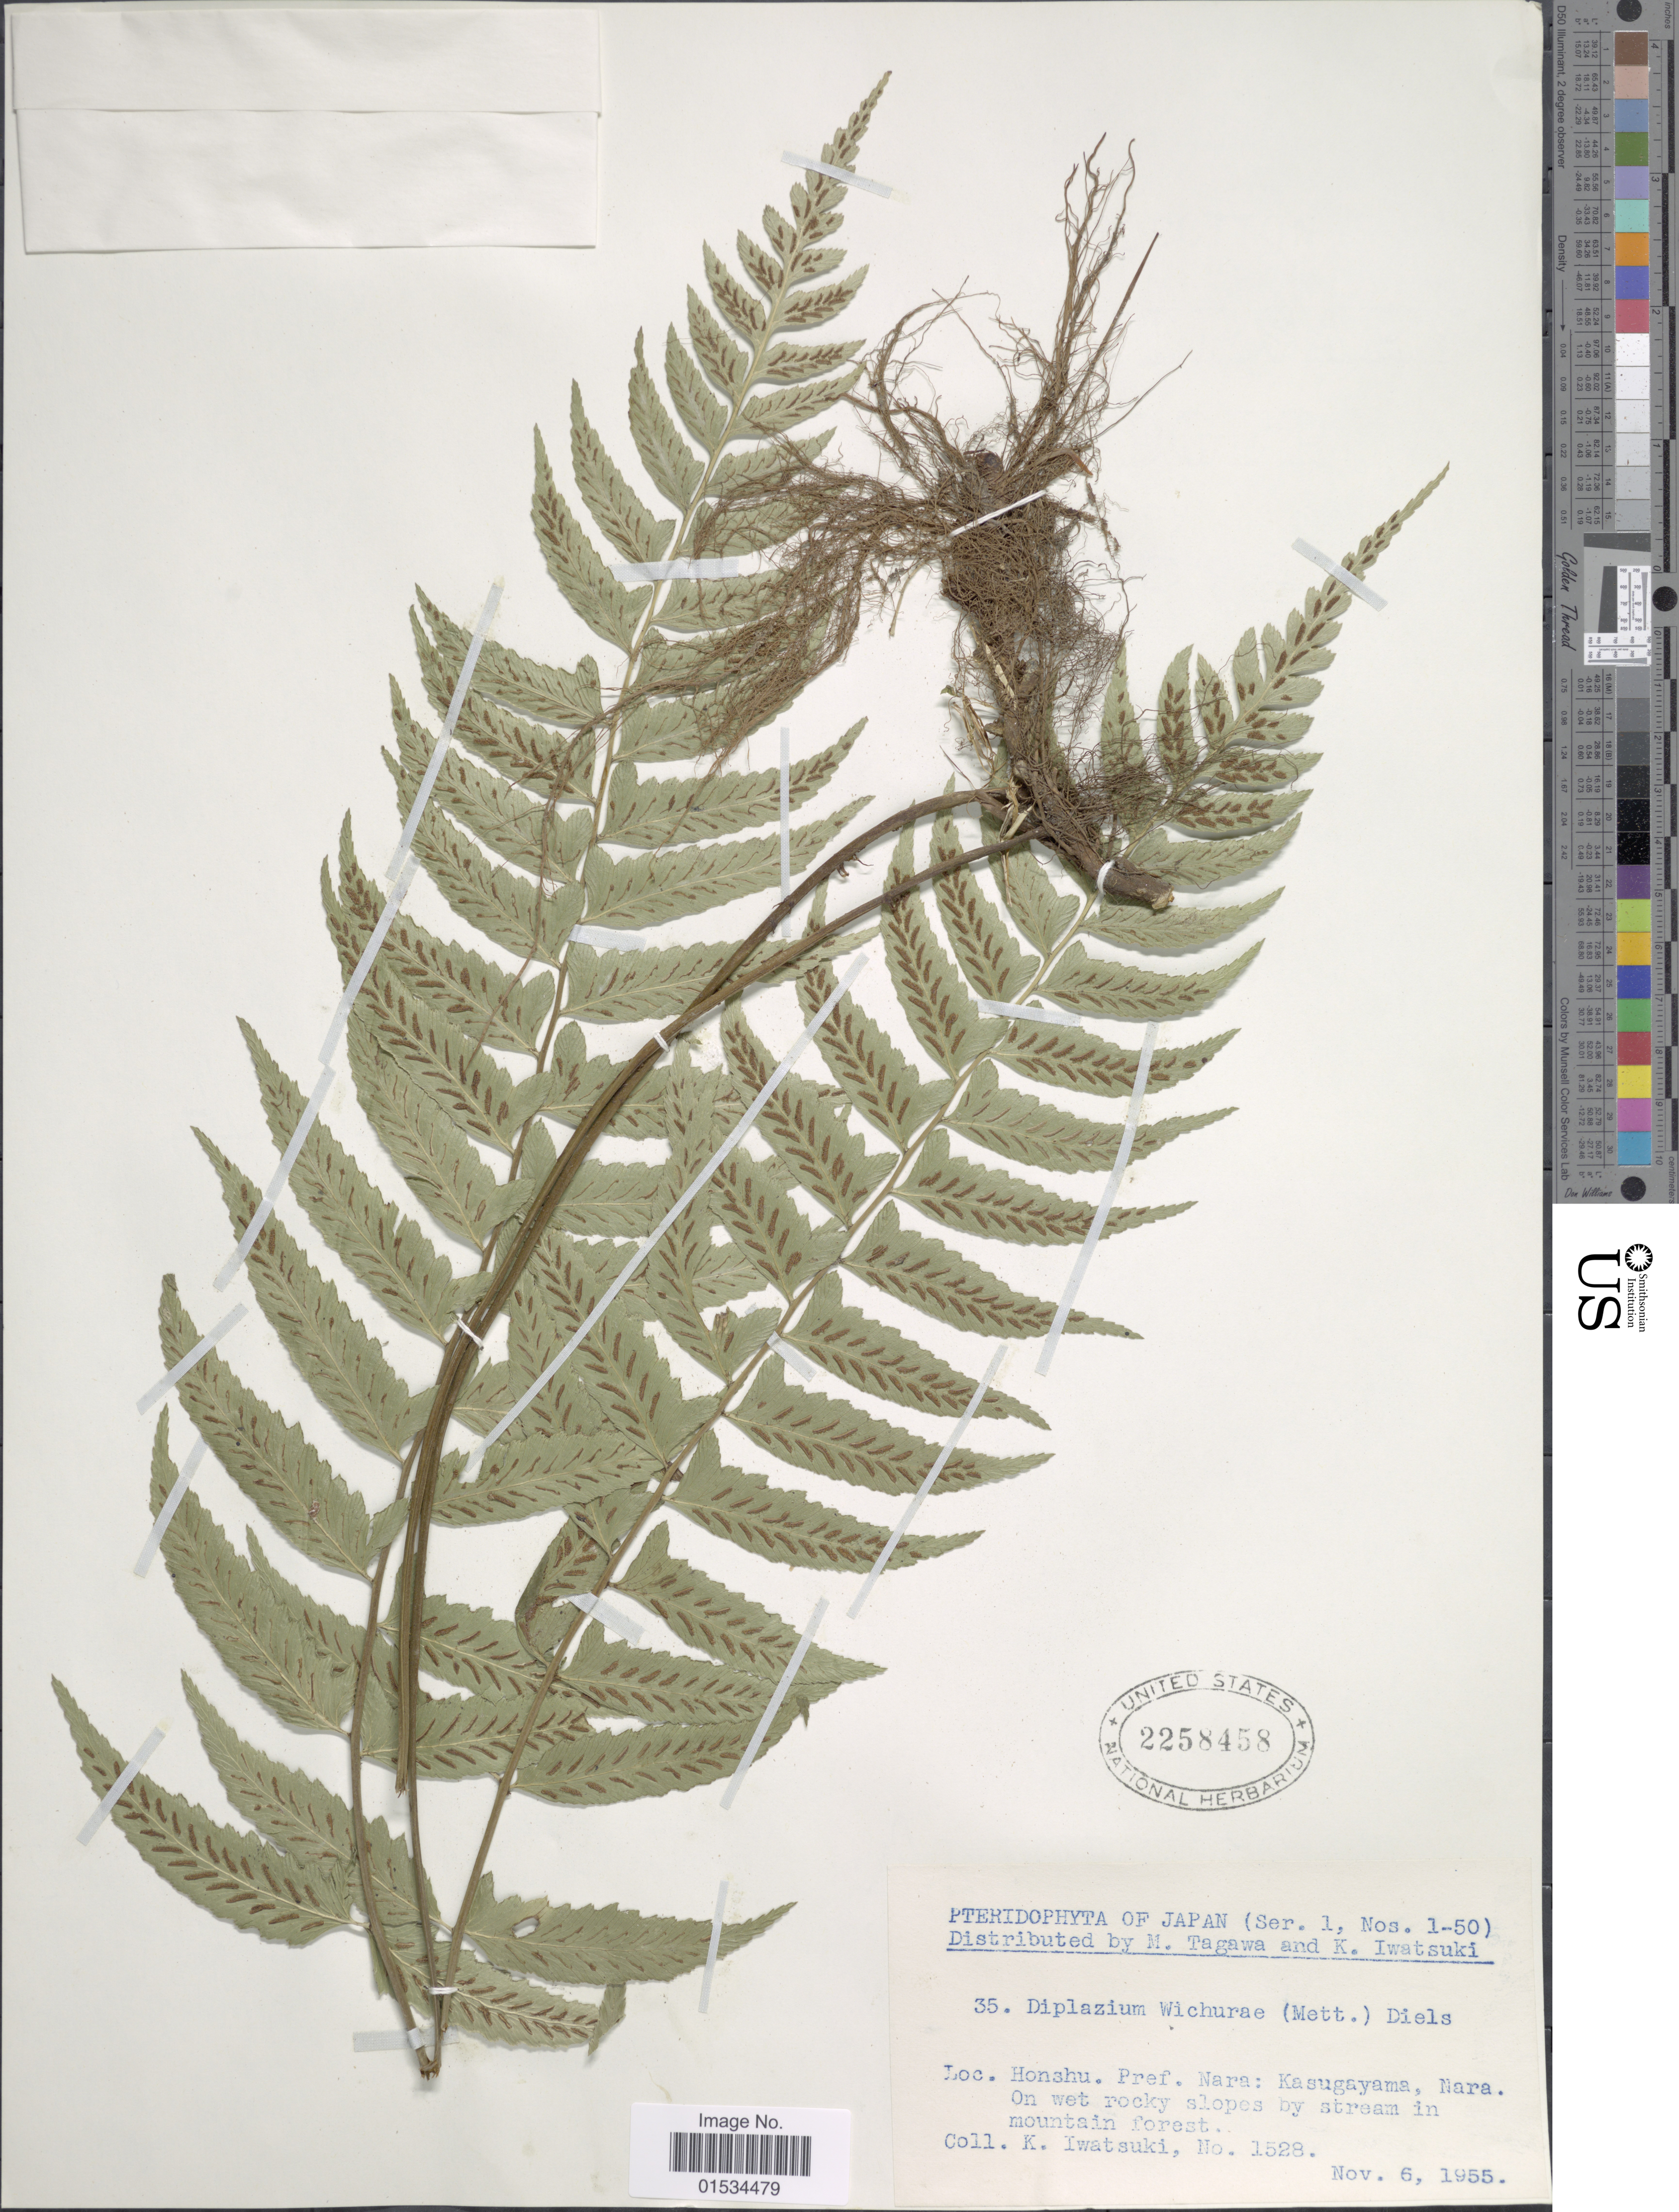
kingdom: Plantae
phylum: Tracheophyta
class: Polypodiopsida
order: Polypodiales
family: Athyriaceae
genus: Diplazium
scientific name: Diplazium wichurae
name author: (Mett.) Diels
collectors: K. Iwatsuki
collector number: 1528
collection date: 1955-11-06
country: Japan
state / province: Nara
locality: Honshu: Kasugayama, Nara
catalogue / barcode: US 2258458